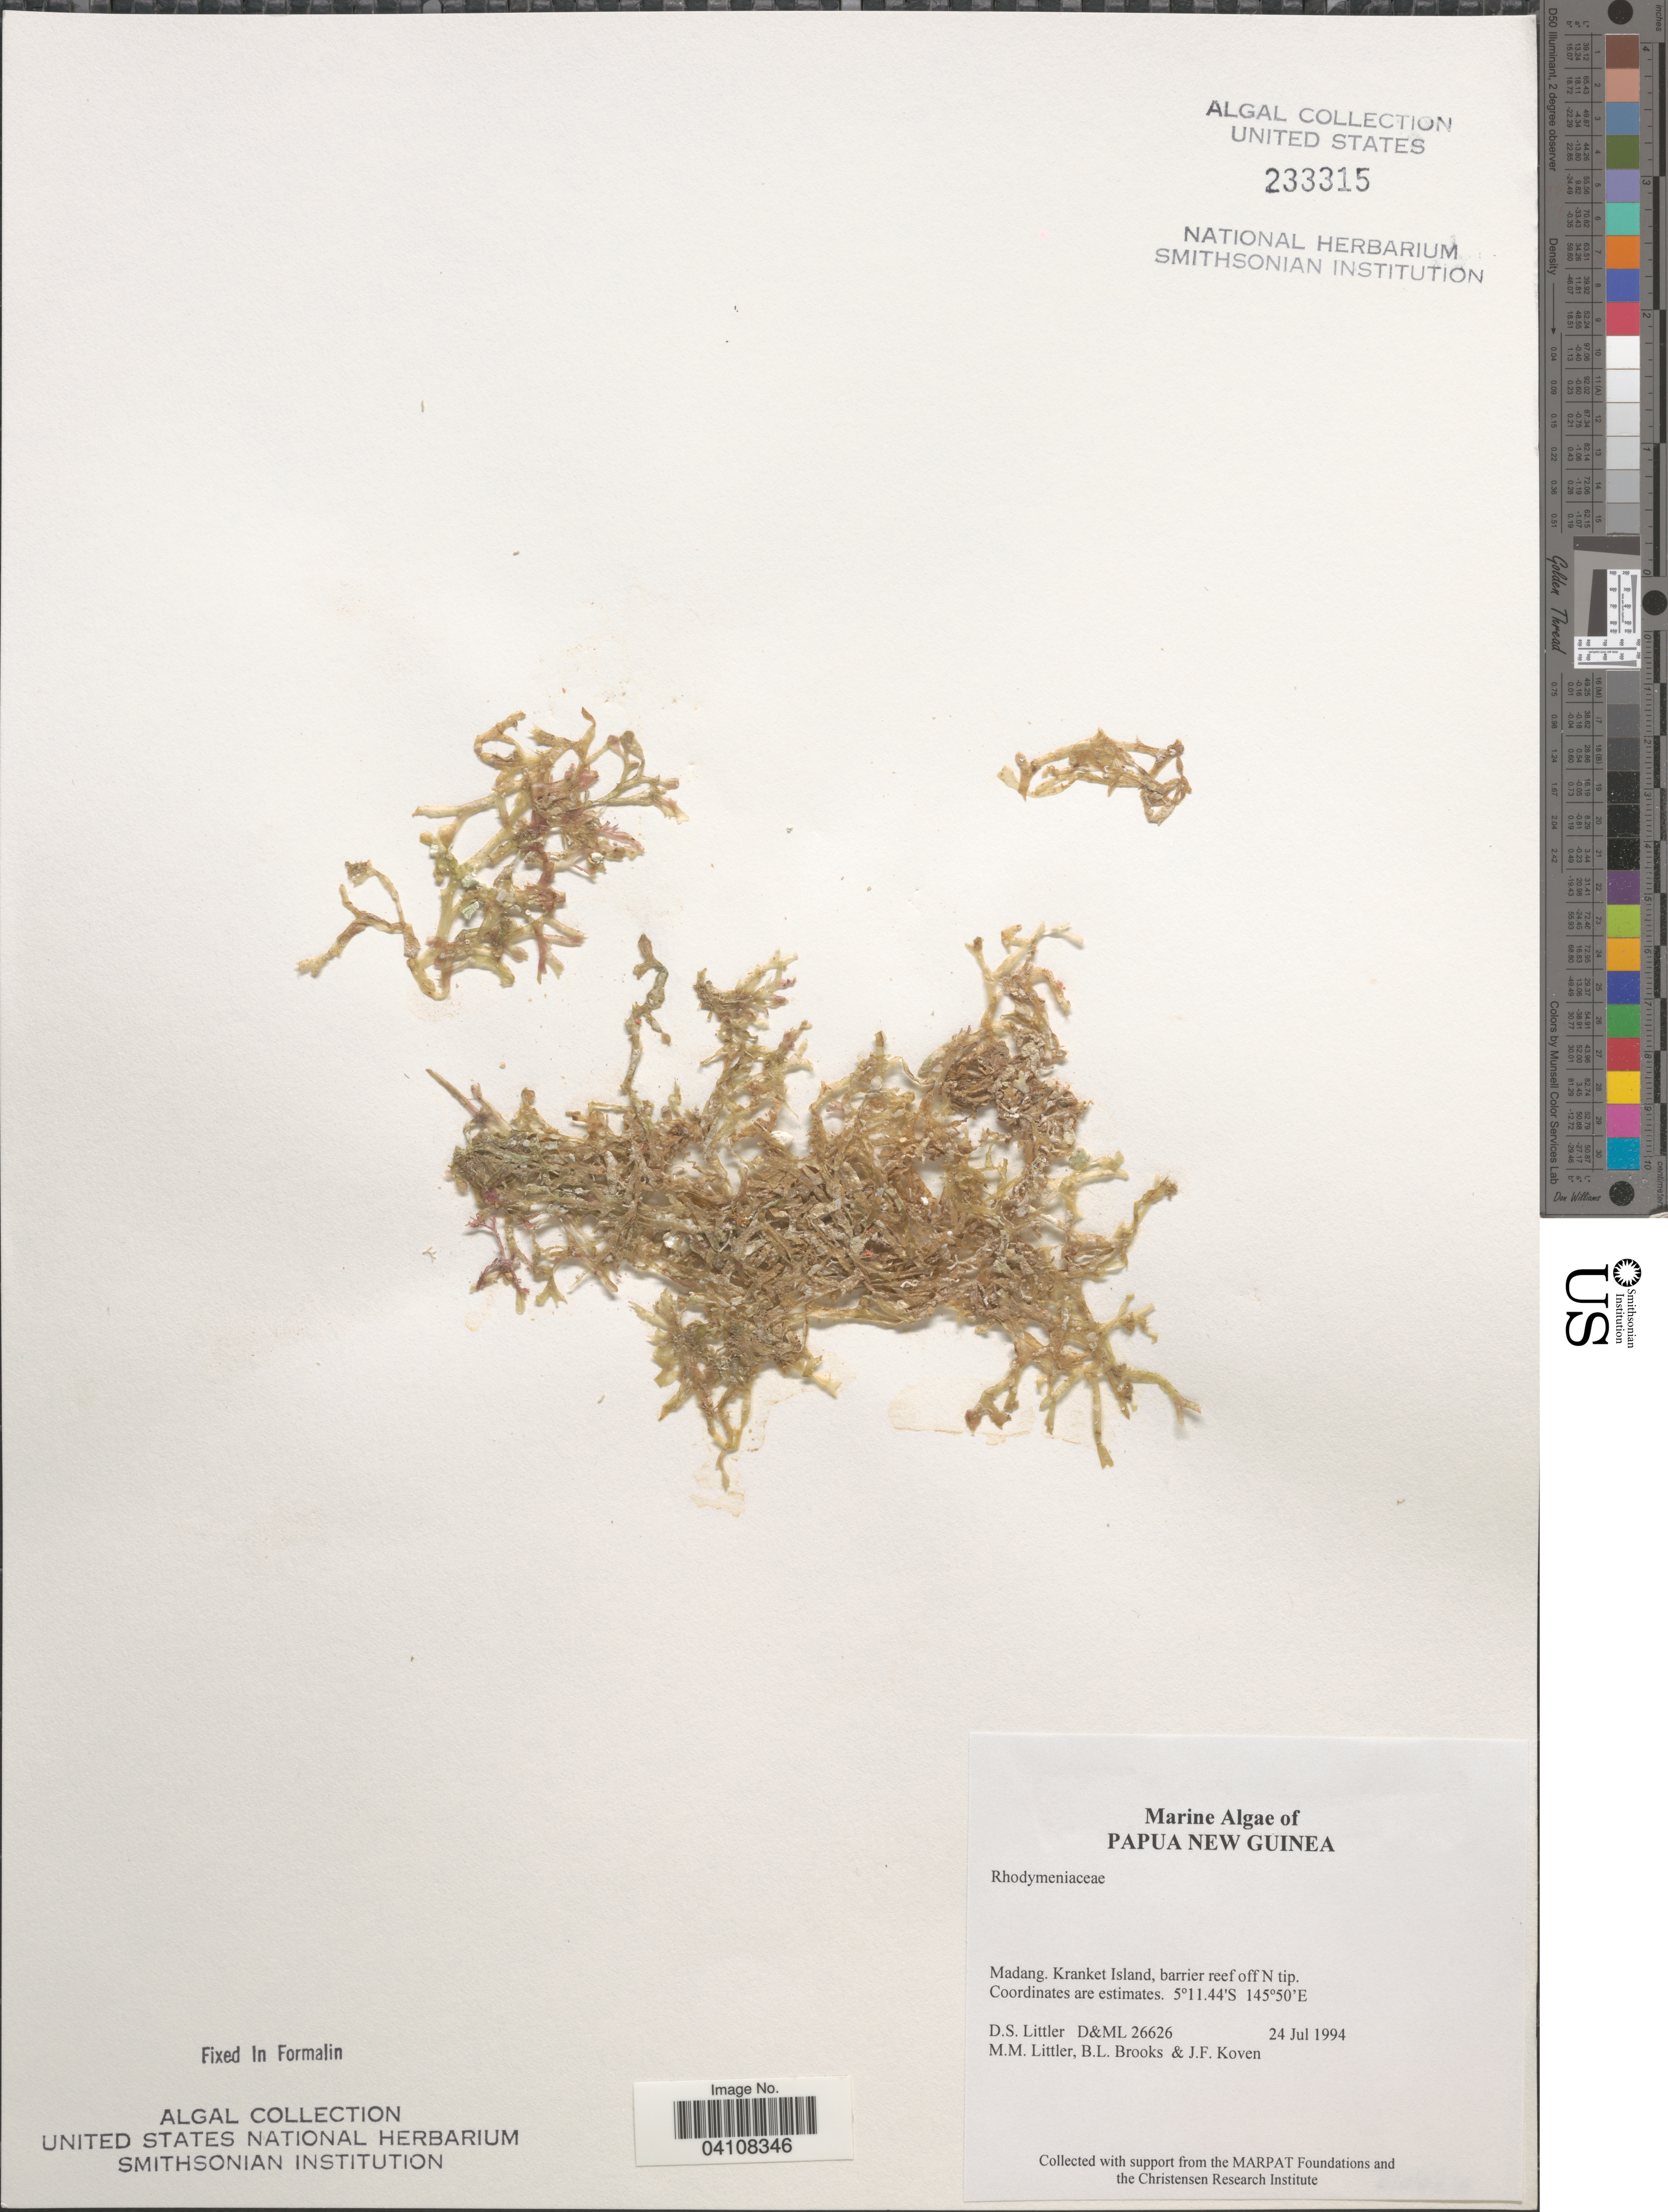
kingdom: Plantae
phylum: Rhodophyta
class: Florideophyceae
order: Rhodymeniales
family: Rhodymeniaceae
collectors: D. S. Littler, B. Brooks & J. Koven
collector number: D&ML26626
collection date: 1994-07-24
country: Papua New Guinea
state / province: Madang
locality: Kranket Island, barrier reef off N tip.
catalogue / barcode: US 233315